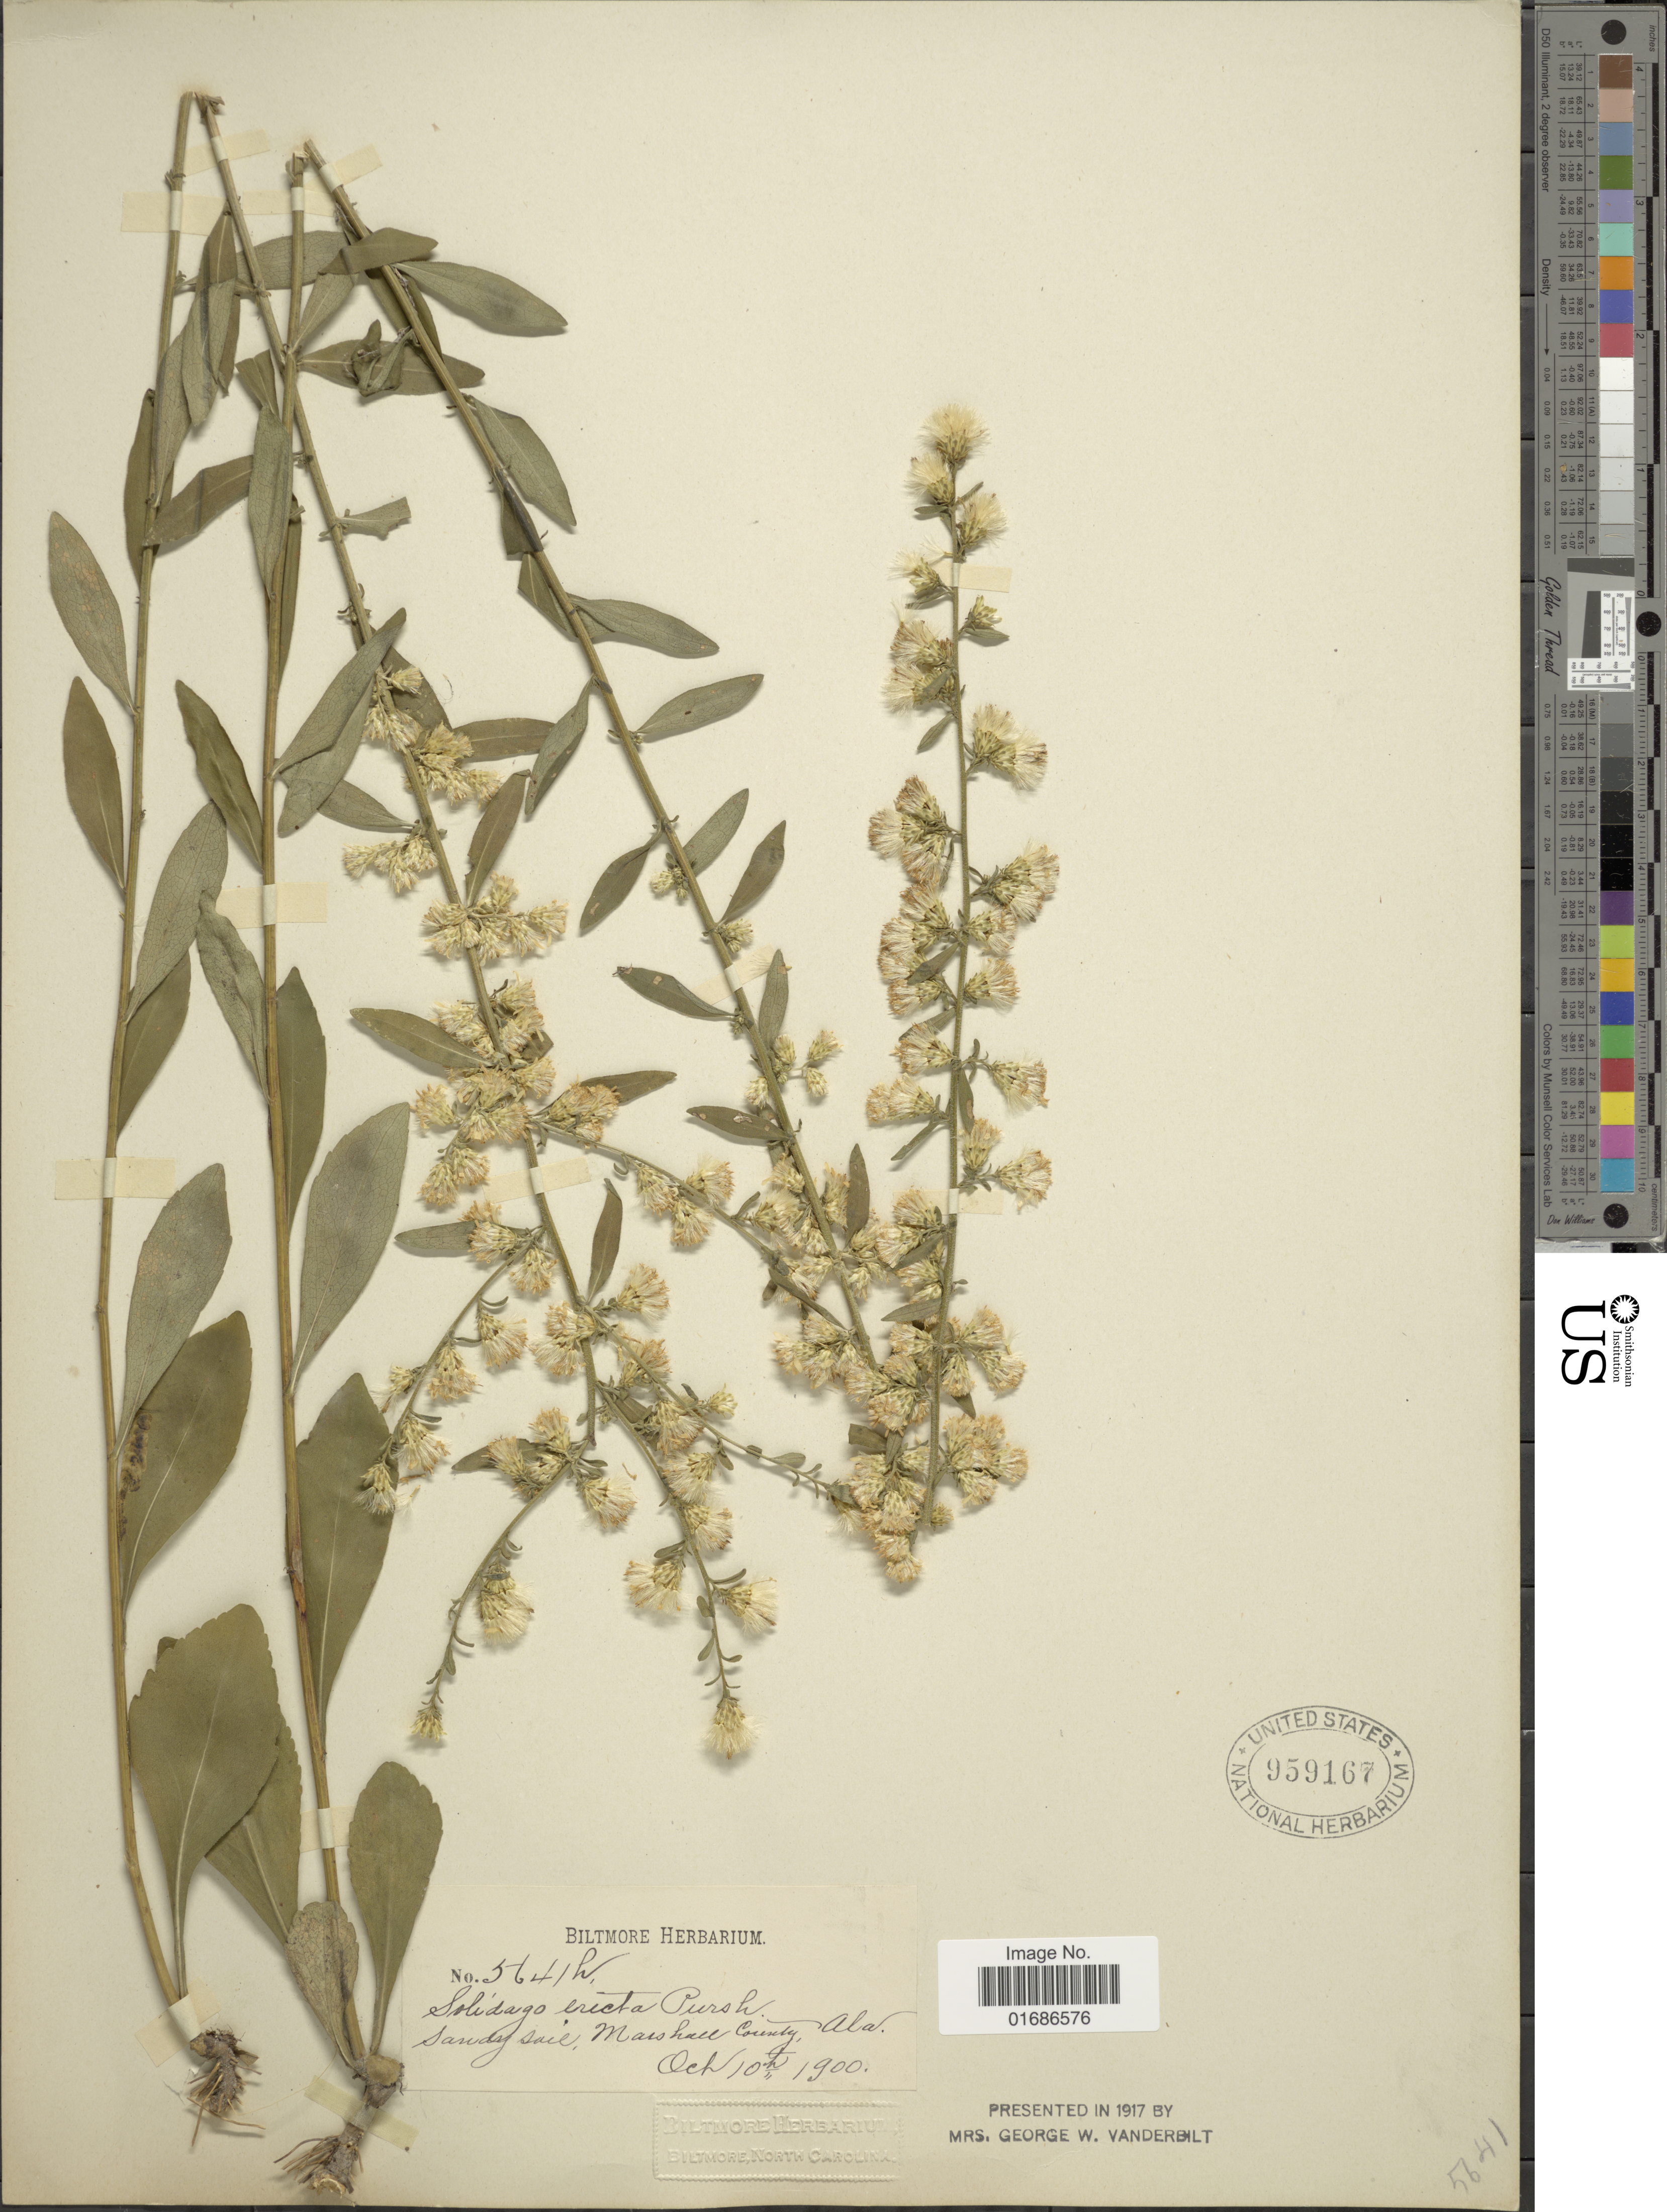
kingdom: Plantae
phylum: Tracheophyta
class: Magnoliopsida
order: Asterales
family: Asteraceae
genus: Solidago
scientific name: Solidago erecta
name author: Pursh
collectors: ex herb. Biltmore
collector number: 55641h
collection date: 1900-10-10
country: United States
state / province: Alabama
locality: Sandy soil, Marshall County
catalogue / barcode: US 959167